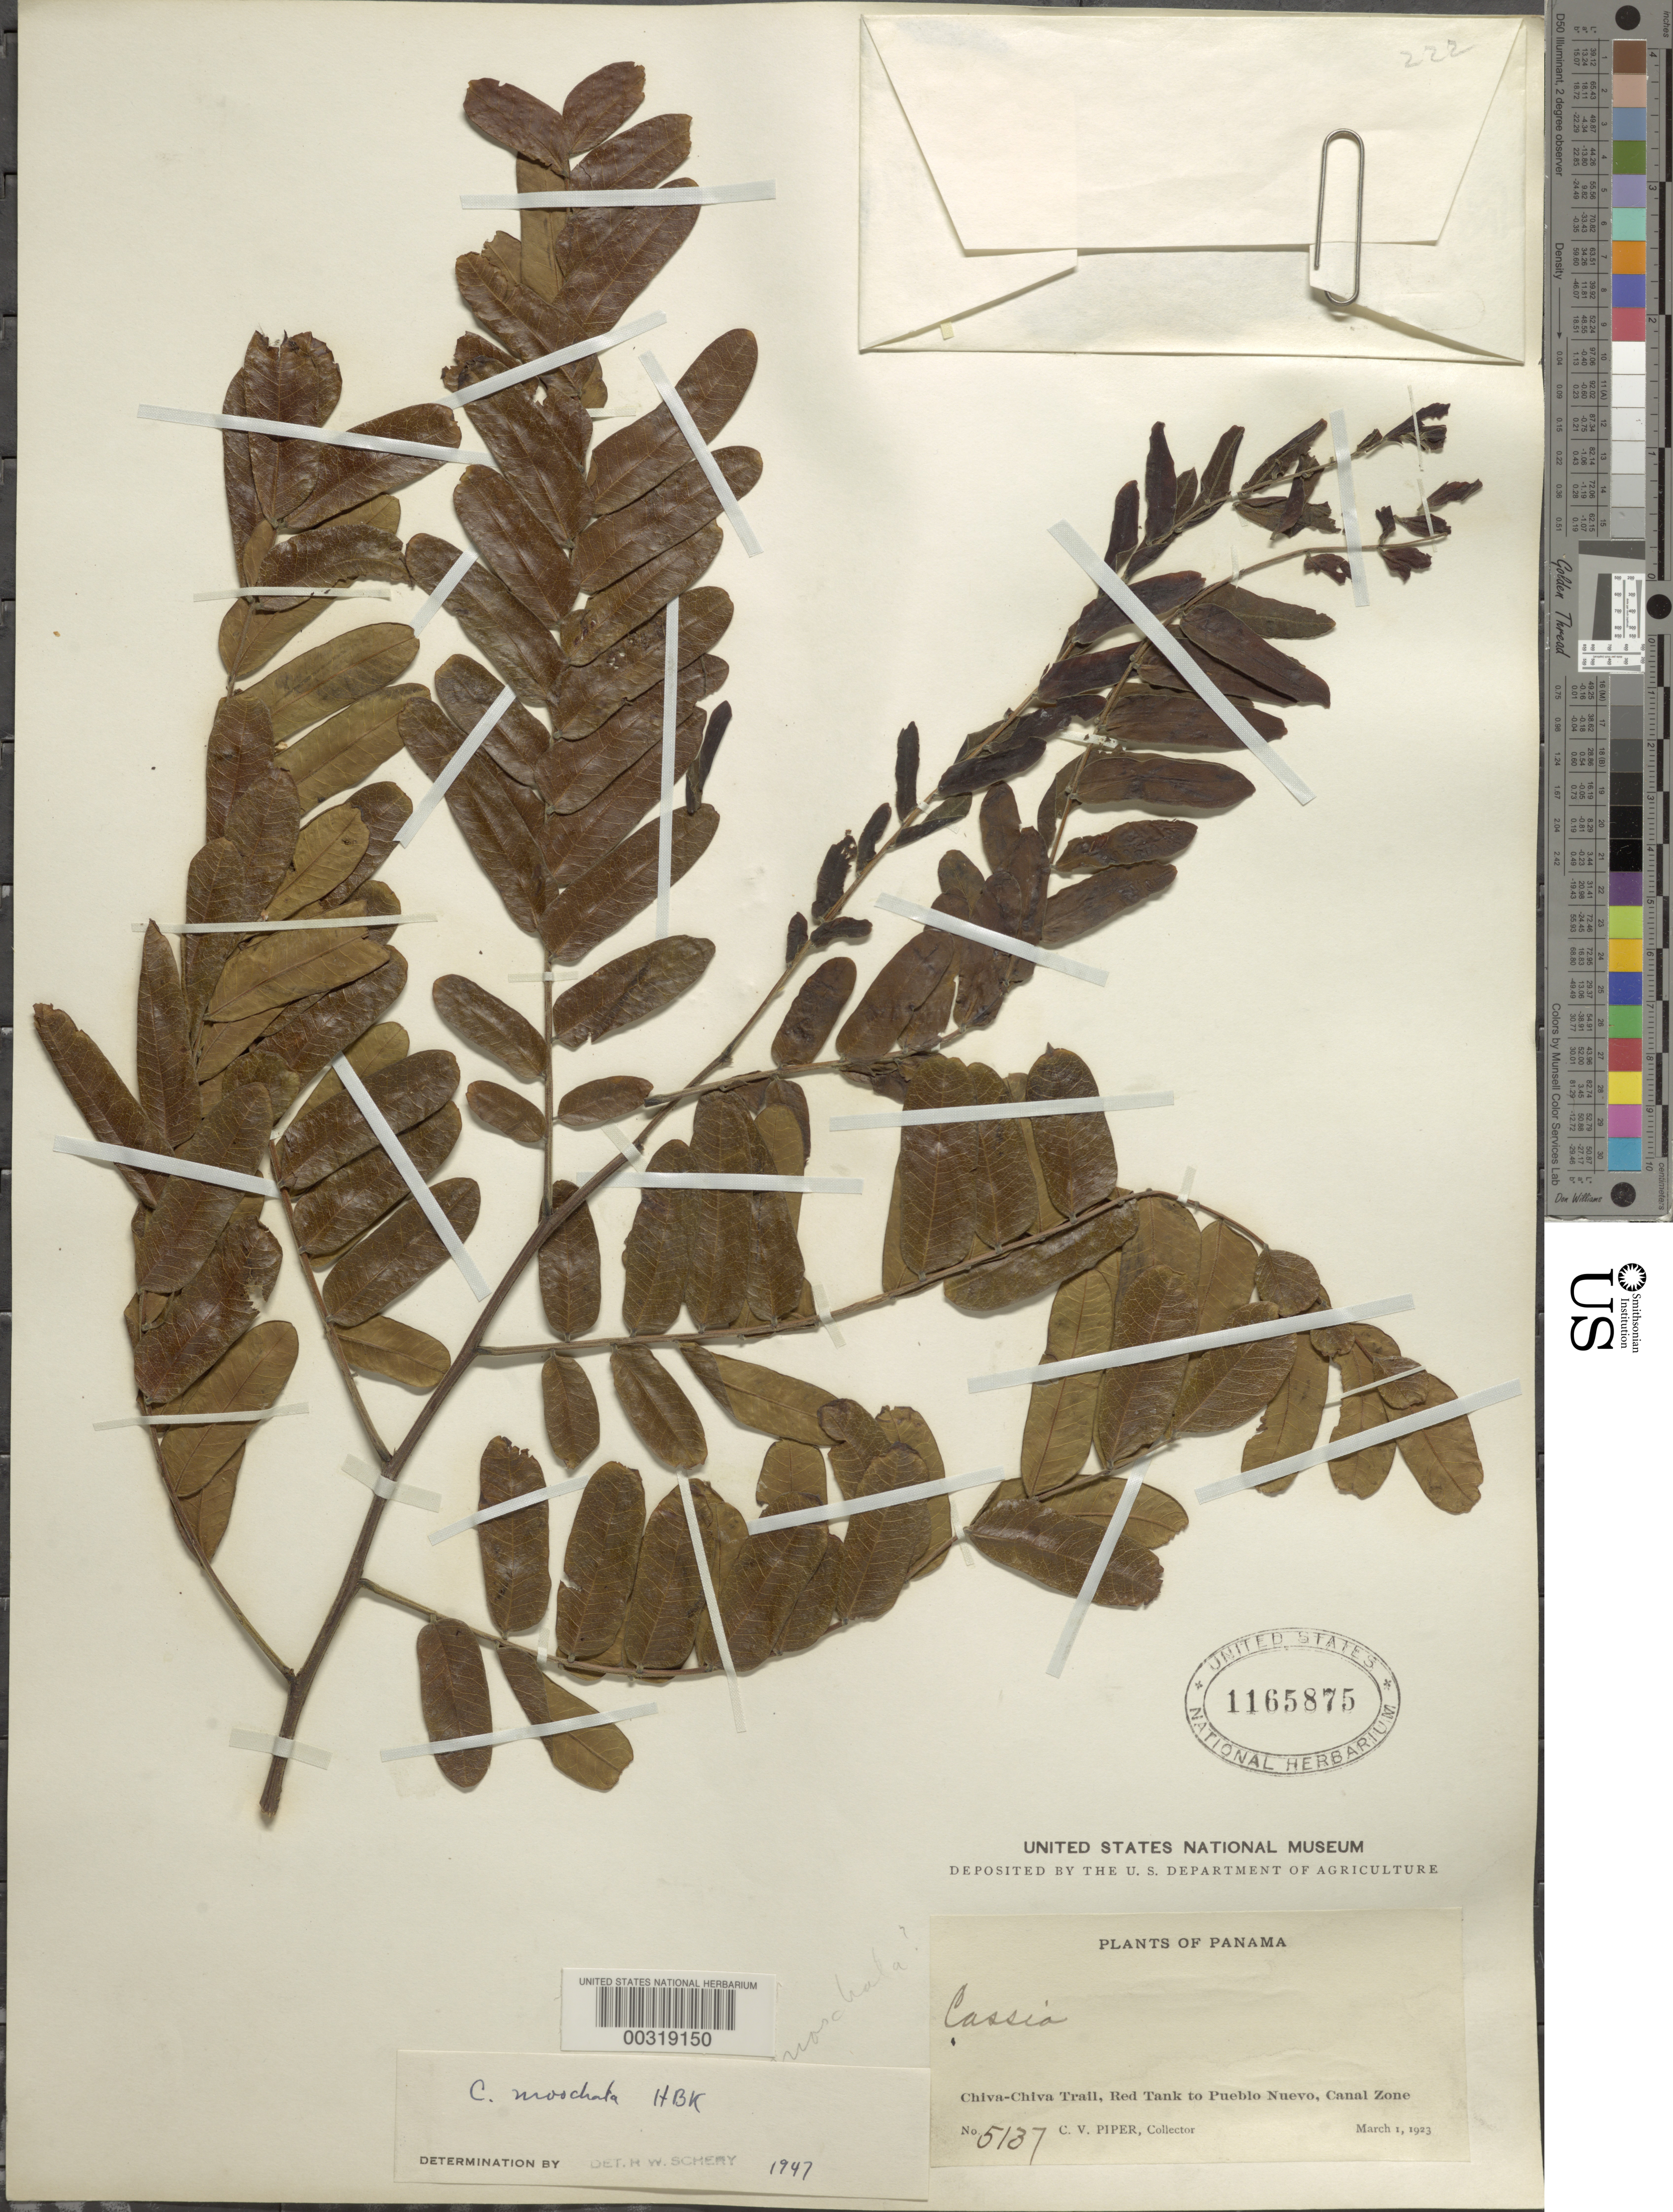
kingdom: Plantae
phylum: Tracheophyta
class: Magnoliopsida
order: Fabales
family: Fabaceae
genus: Cassia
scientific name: Cassia moschata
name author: Kunth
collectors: C. V. Piper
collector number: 5137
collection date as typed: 01 Mar 1923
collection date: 1923-03-01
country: Panama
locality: Chivi-chivi Trail; red tank to Pueblo Nuevo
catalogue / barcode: US 1165875